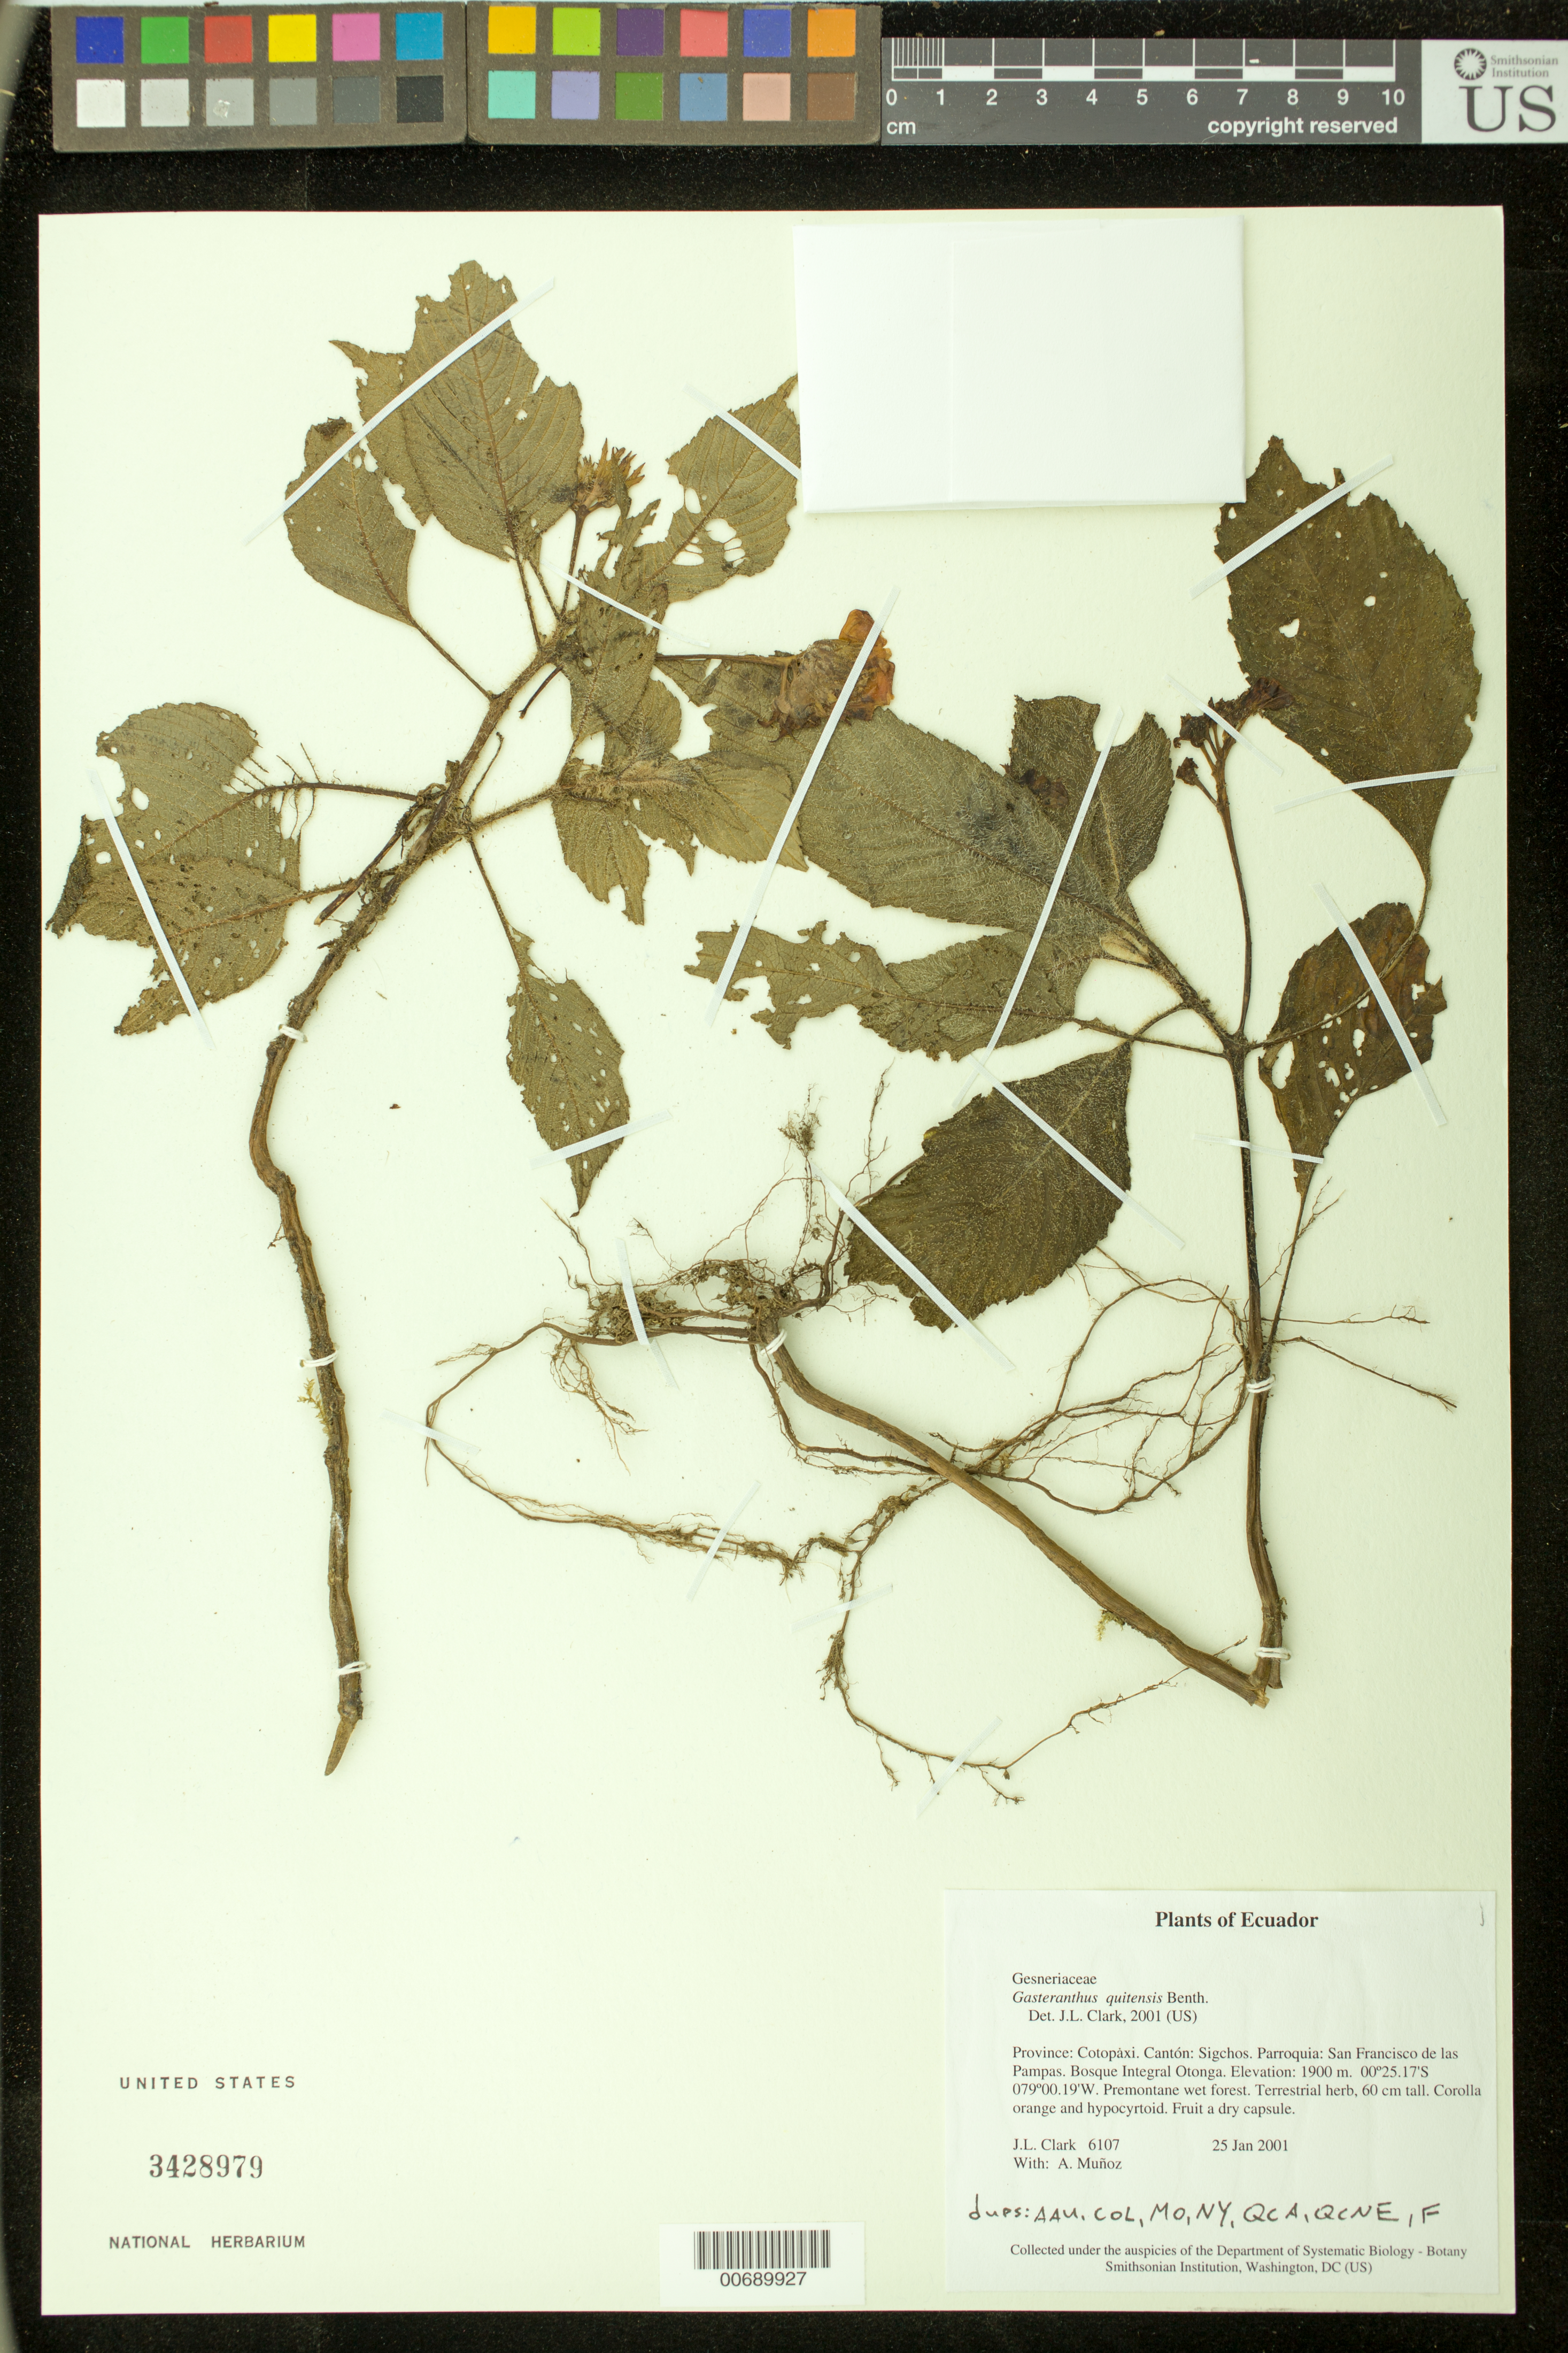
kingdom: Plantae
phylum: Tracheophyta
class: Magnoliopsida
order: Lamiales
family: Gesneriaceae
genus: Gasteranthus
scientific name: Gasteranthus quitensis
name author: Benth.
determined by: Clark, J. L., (SEL), The Marie Selby Botanical Garden (UNITED STATES)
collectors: J. L. Clark & A. Muñoz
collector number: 6107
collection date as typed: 25 Jan 2001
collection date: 2001-01-25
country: Ecuador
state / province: Cotopaxi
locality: Cantón: Sigchos. Parroquia: San Francisco de las Pampas. Bosque Integral Otonga.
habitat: Premontane wet forest.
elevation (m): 1900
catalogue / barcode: US 3428979